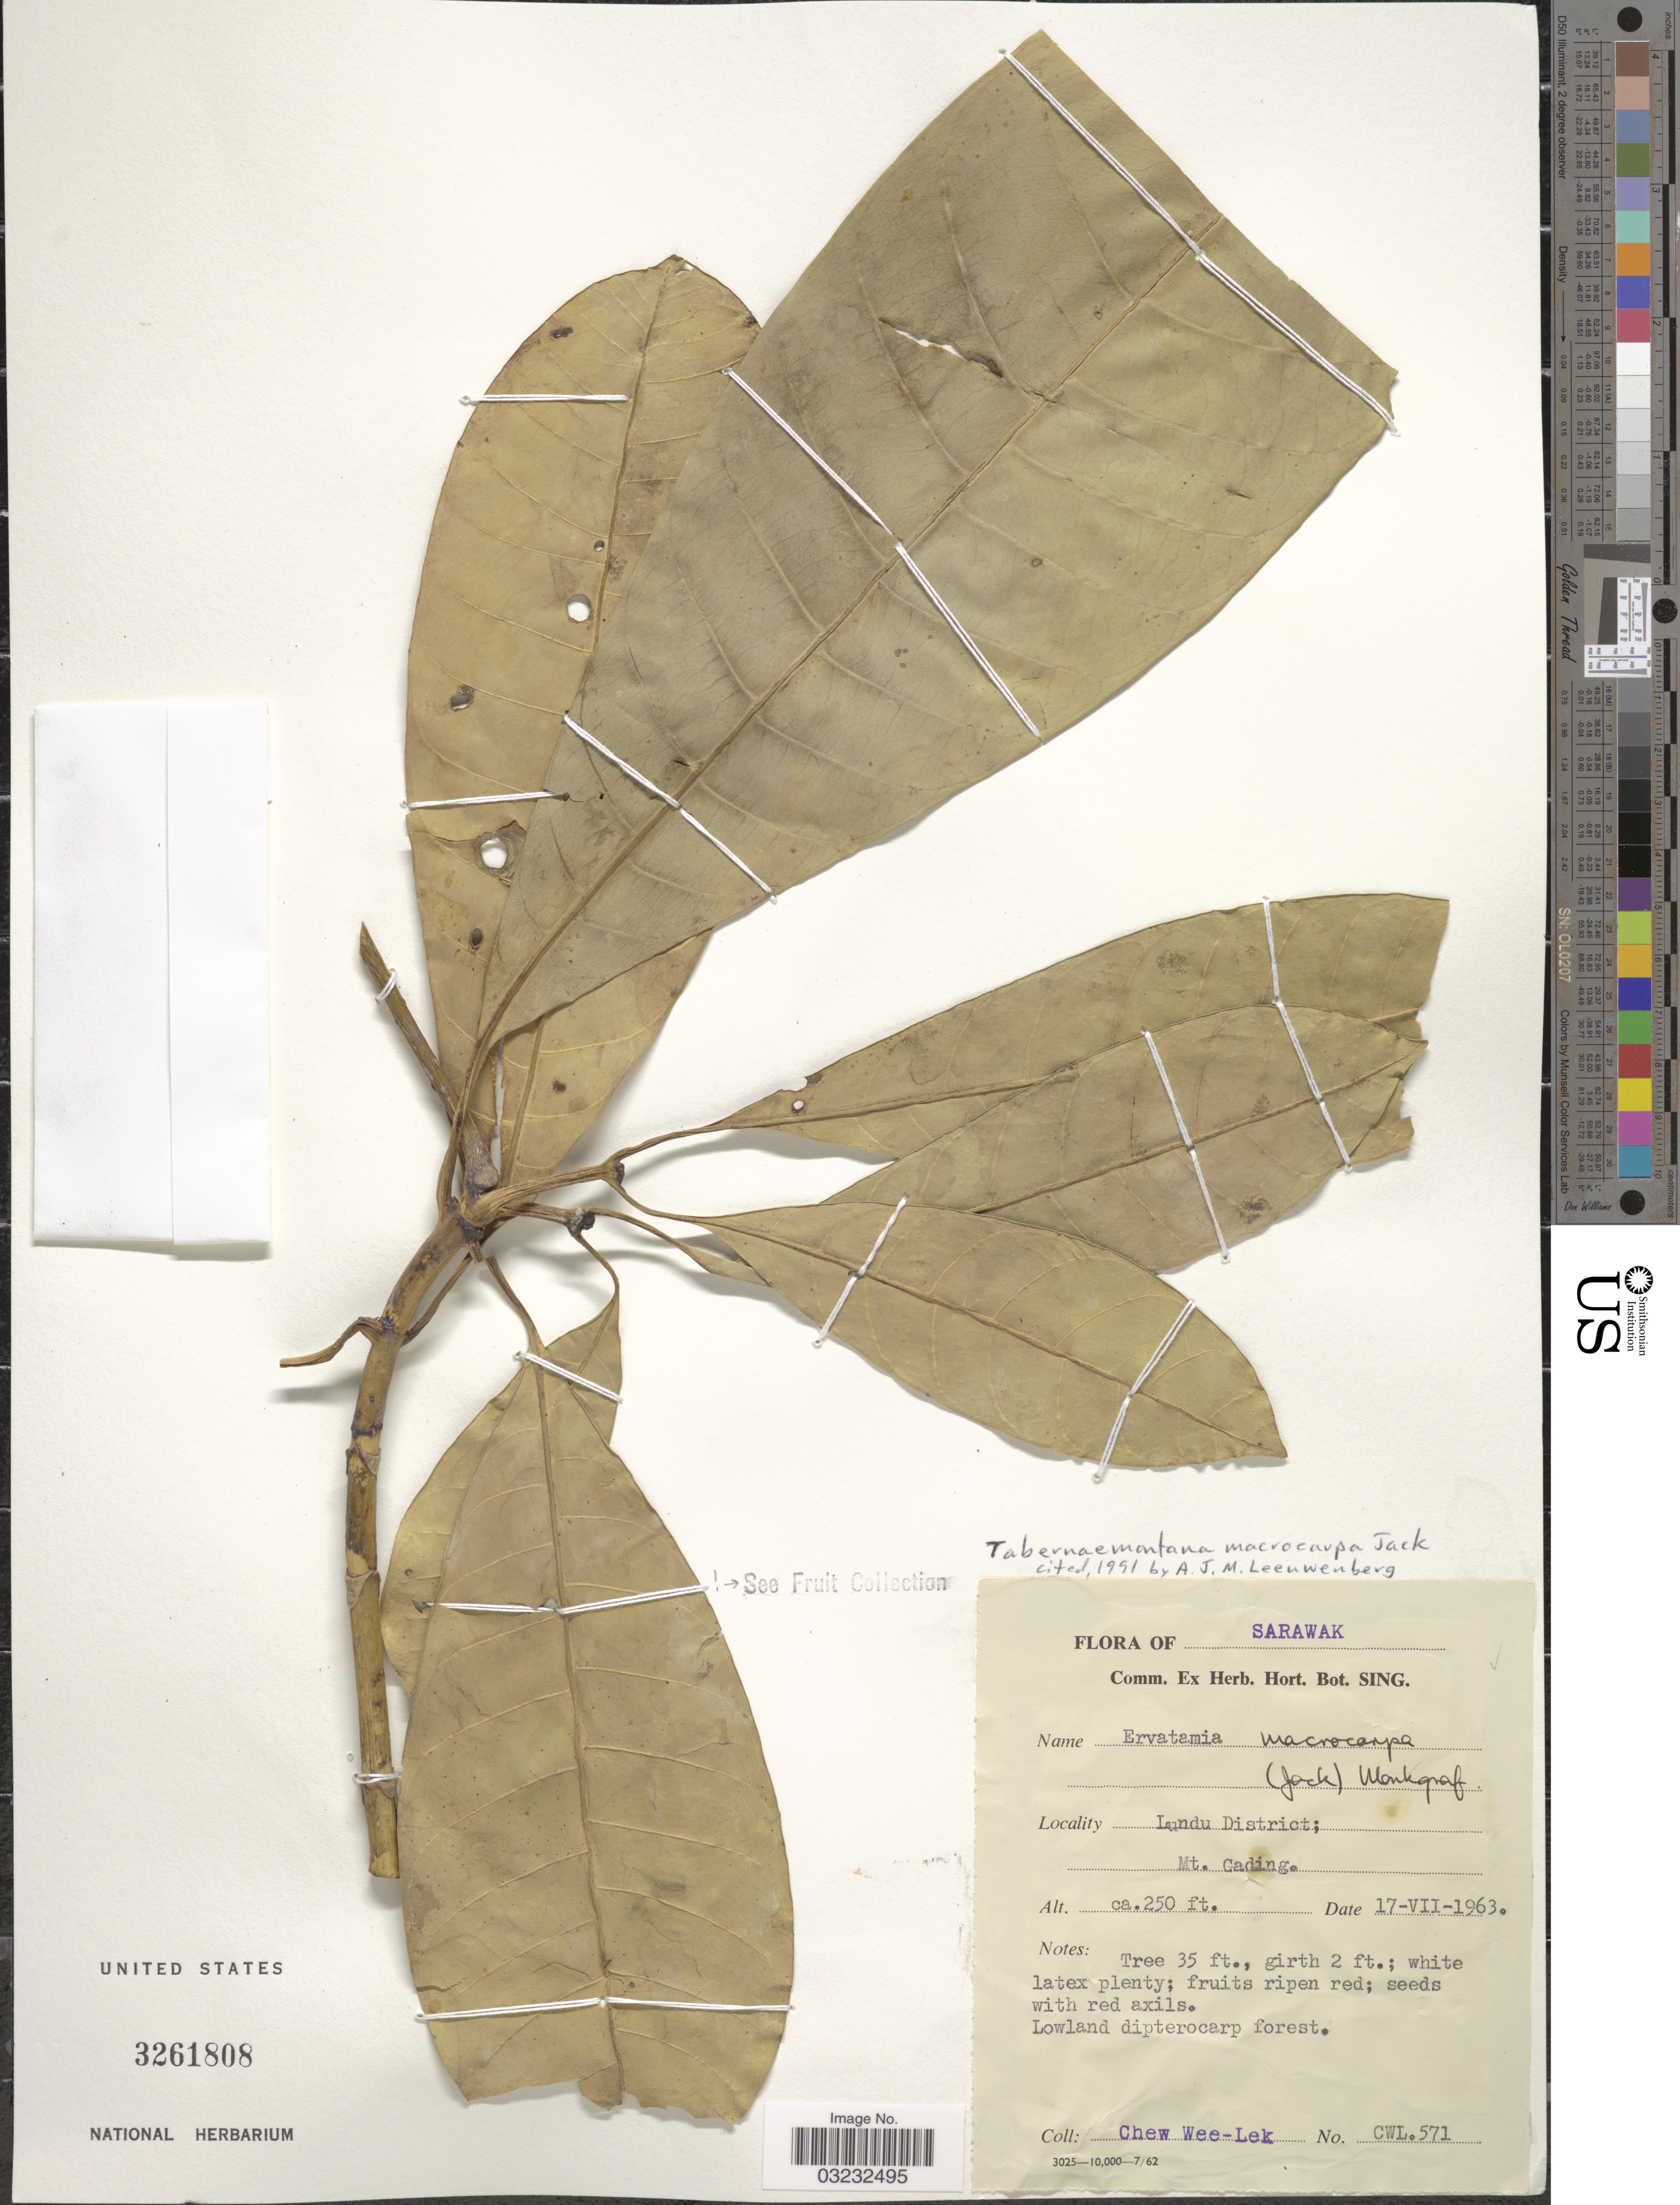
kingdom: Plantae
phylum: Tracheophyta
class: Magnoliopsida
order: Gentianales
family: Apocynaceae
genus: Tabernaemontana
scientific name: Tabernaemontana macrocarpa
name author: Jack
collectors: W. Chew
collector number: CWL571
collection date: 1963-07-17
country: Malaysia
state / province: Sarawak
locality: Lundu District; Mt. Gading.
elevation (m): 76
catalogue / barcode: US 3261808